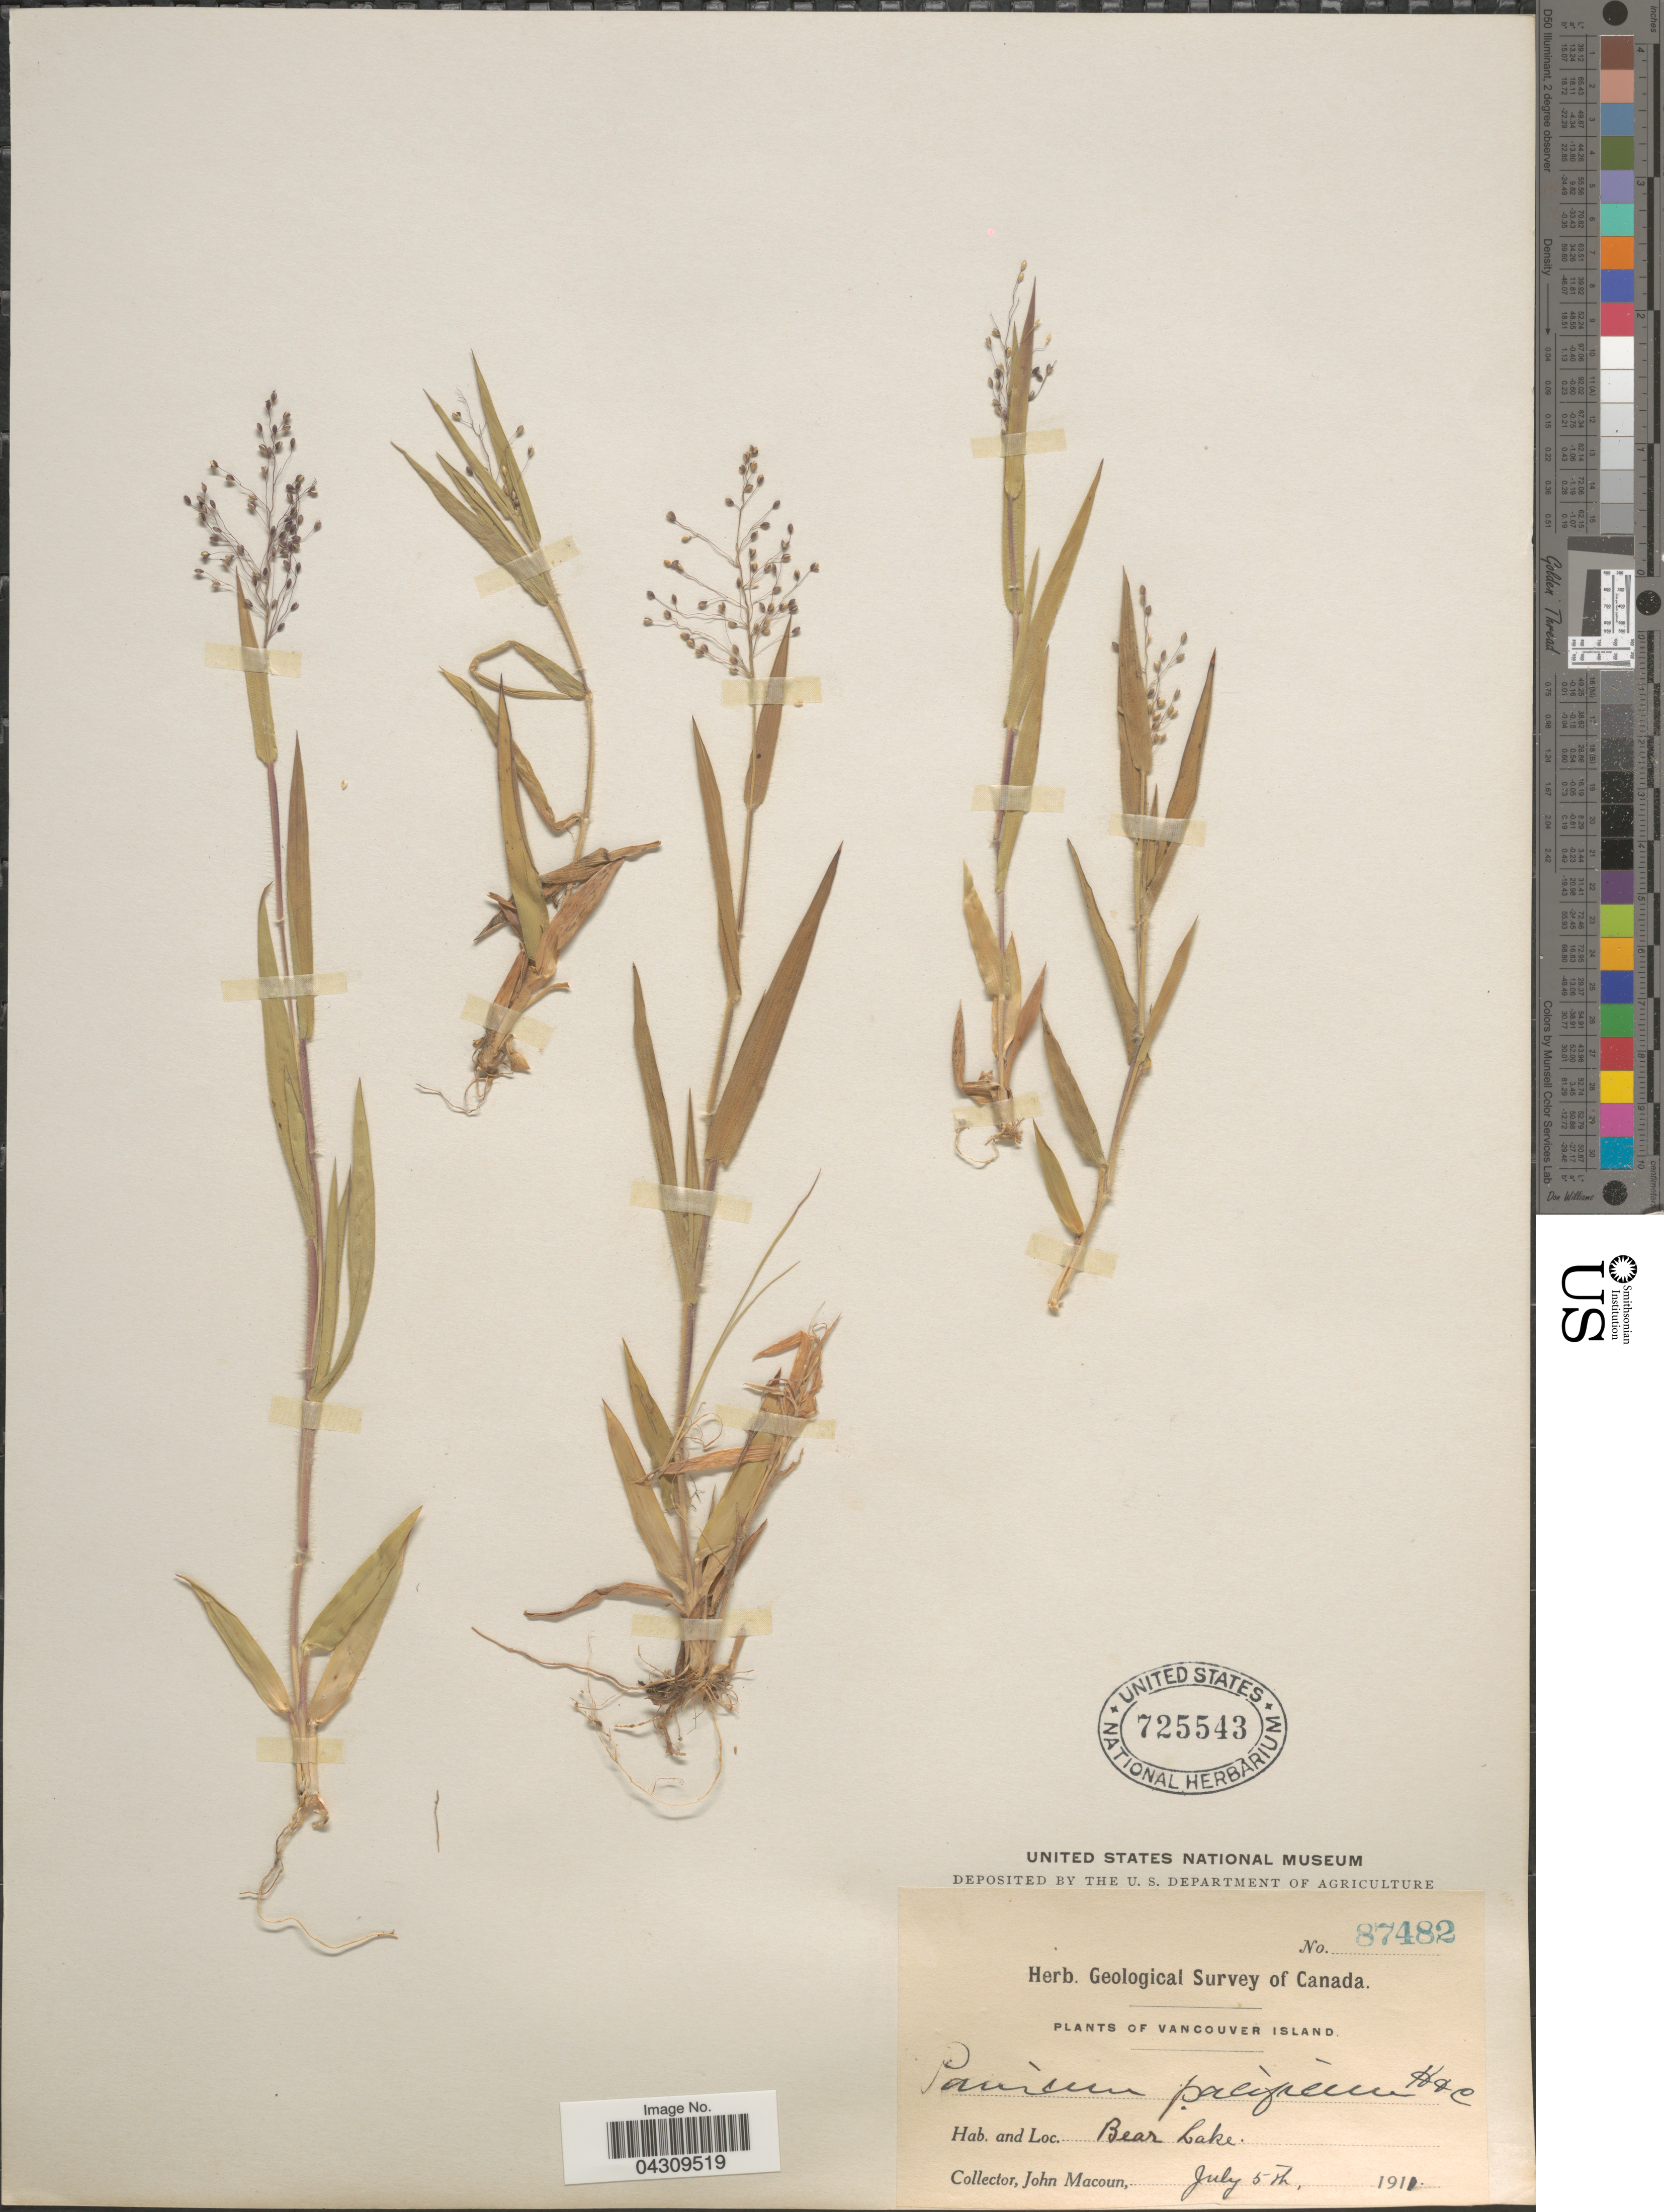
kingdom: Plantae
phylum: Tracheophyta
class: Liliopsida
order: Poales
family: Poaceae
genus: Dichanthelium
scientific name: Dichanthelium acuminatum var. acuminatum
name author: (Sw.) Gould & C.A. Clark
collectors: J. Macoun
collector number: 87482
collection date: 1911-07-05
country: Canada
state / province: British Columbia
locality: Geological Survey of Canada. Vancouver Island. Bear Lake.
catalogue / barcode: US 725543